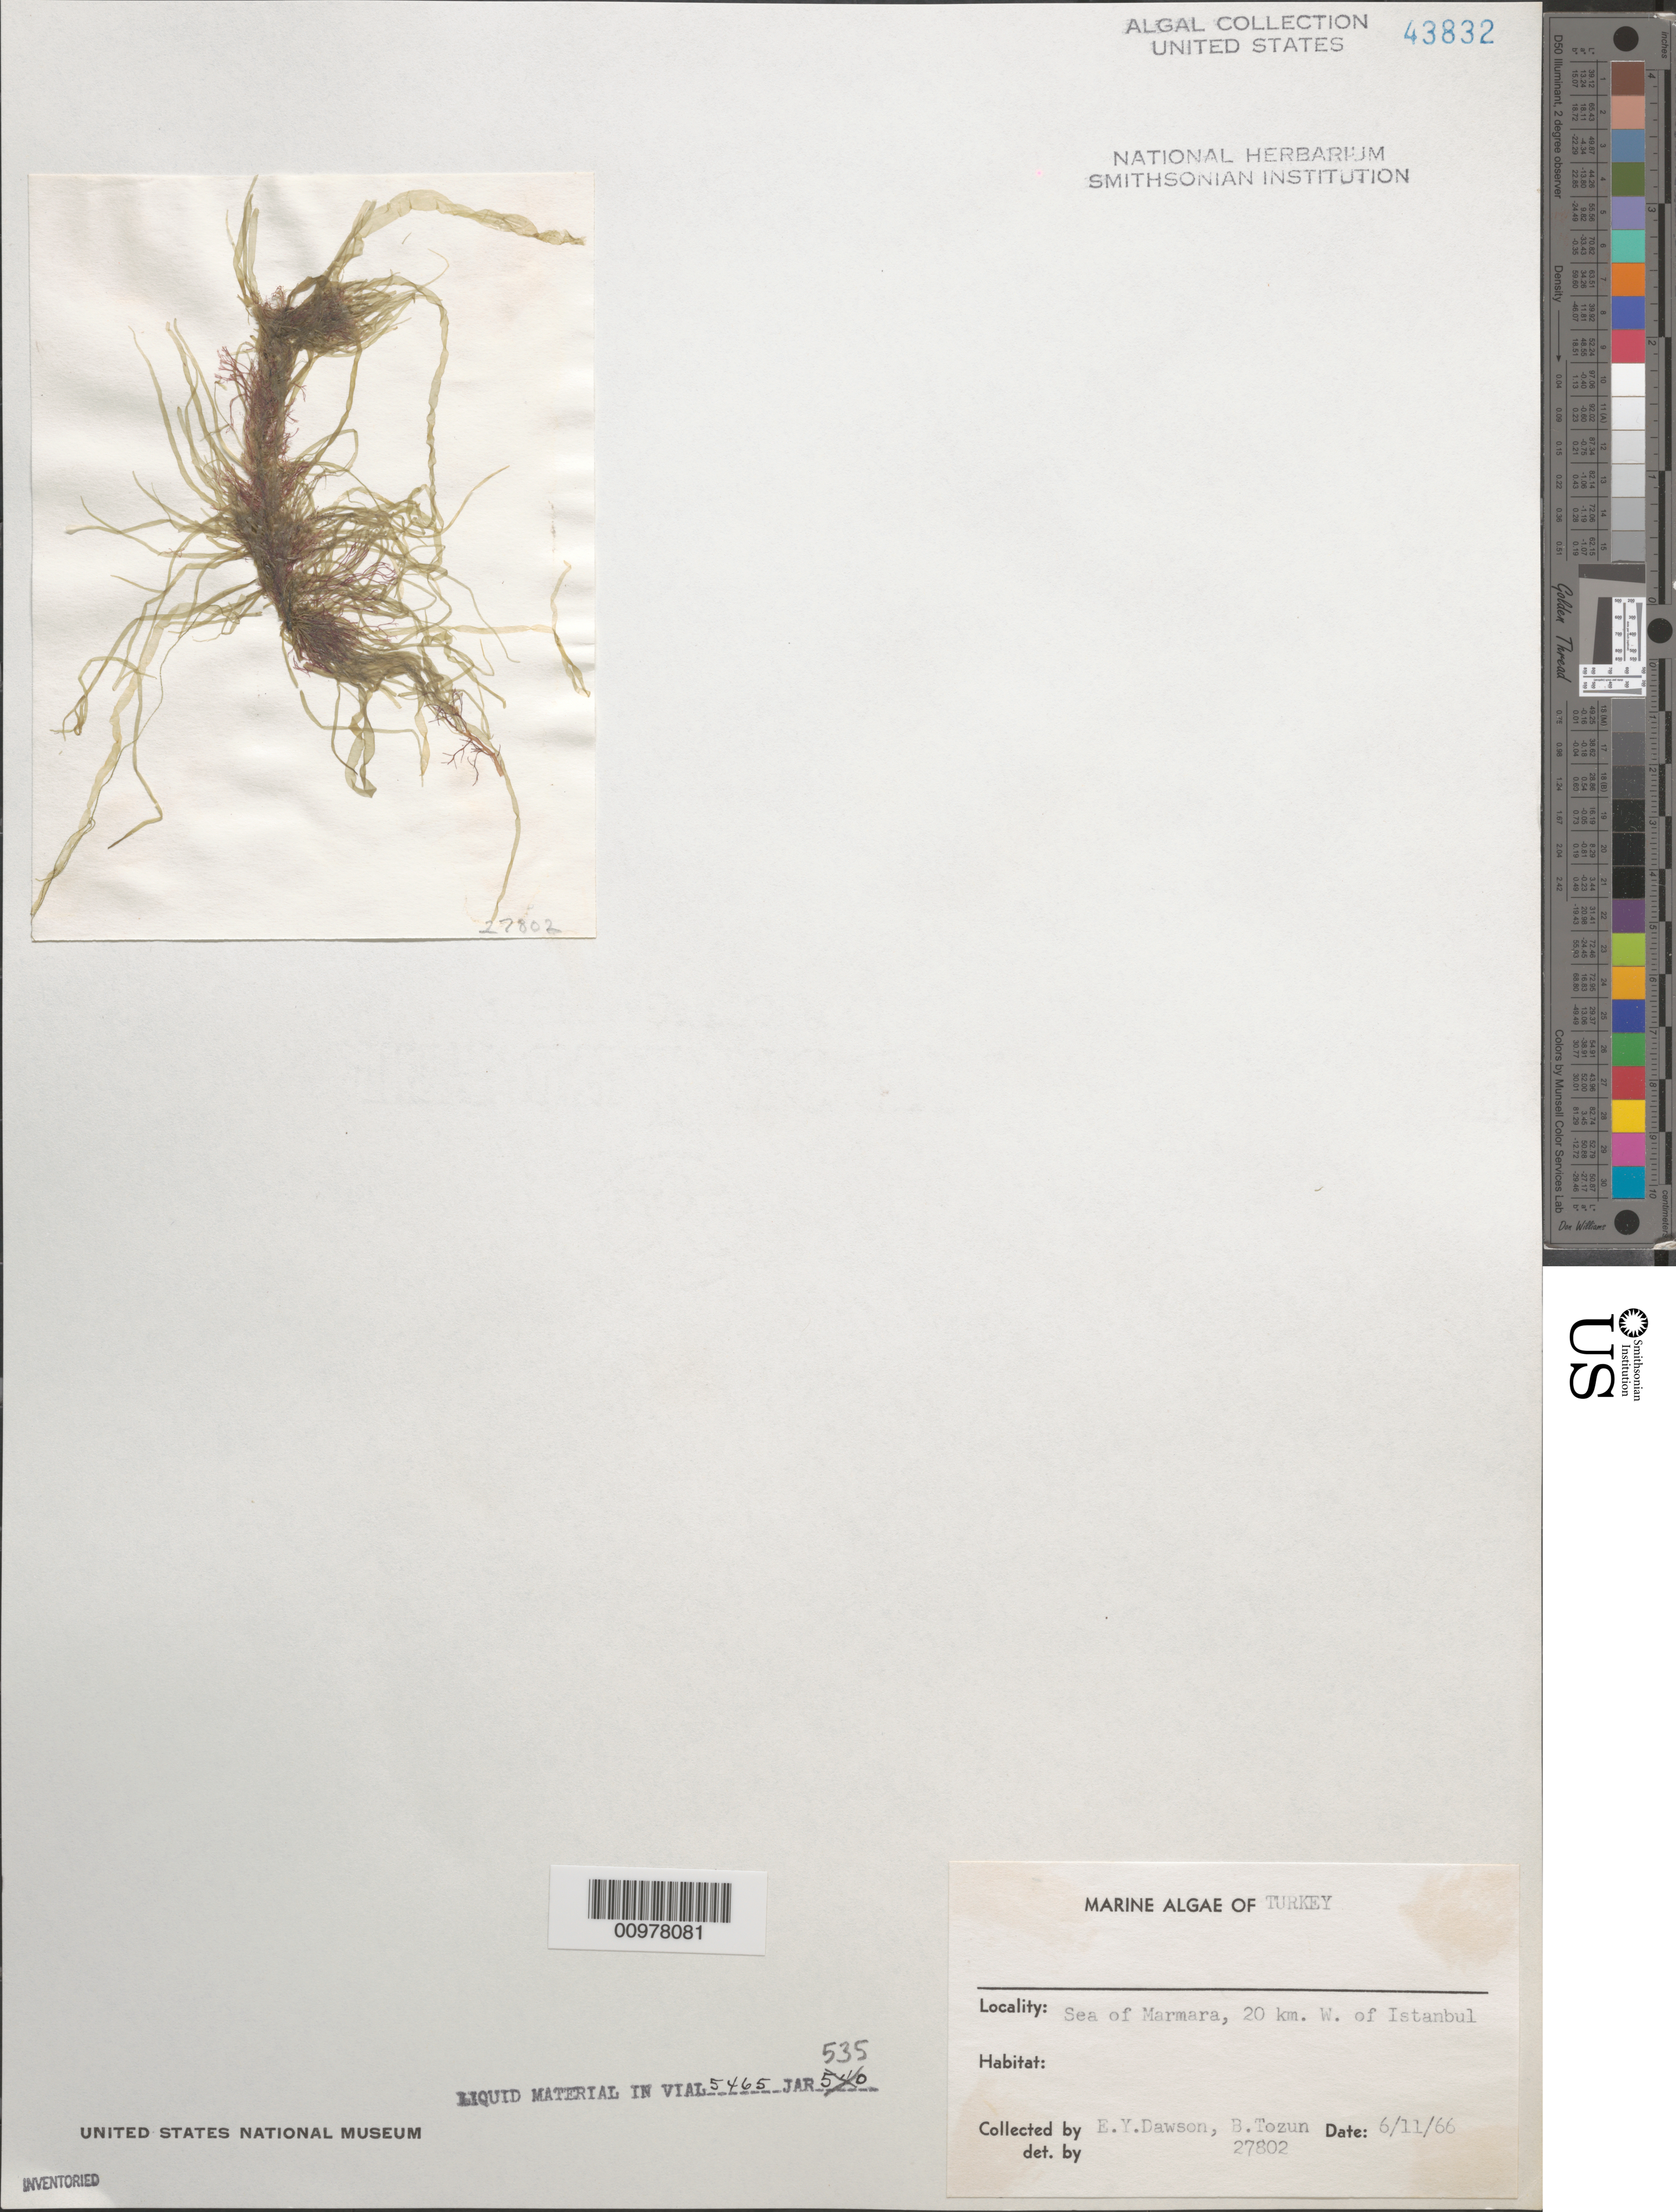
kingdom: Plantae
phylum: Chlorophyta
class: Ulvophyceae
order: Ulvales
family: Ulvaceae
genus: Ulva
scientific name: Ulva sp.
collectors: E. Y. Dawson & B. Tozun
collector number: EYD 27802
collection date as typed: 11 Jun 1966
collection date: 1966-06-11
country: Turkey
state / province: Istanbul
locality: Sea of Marmara, 20 km west of Istanbul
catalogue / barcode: US 43832